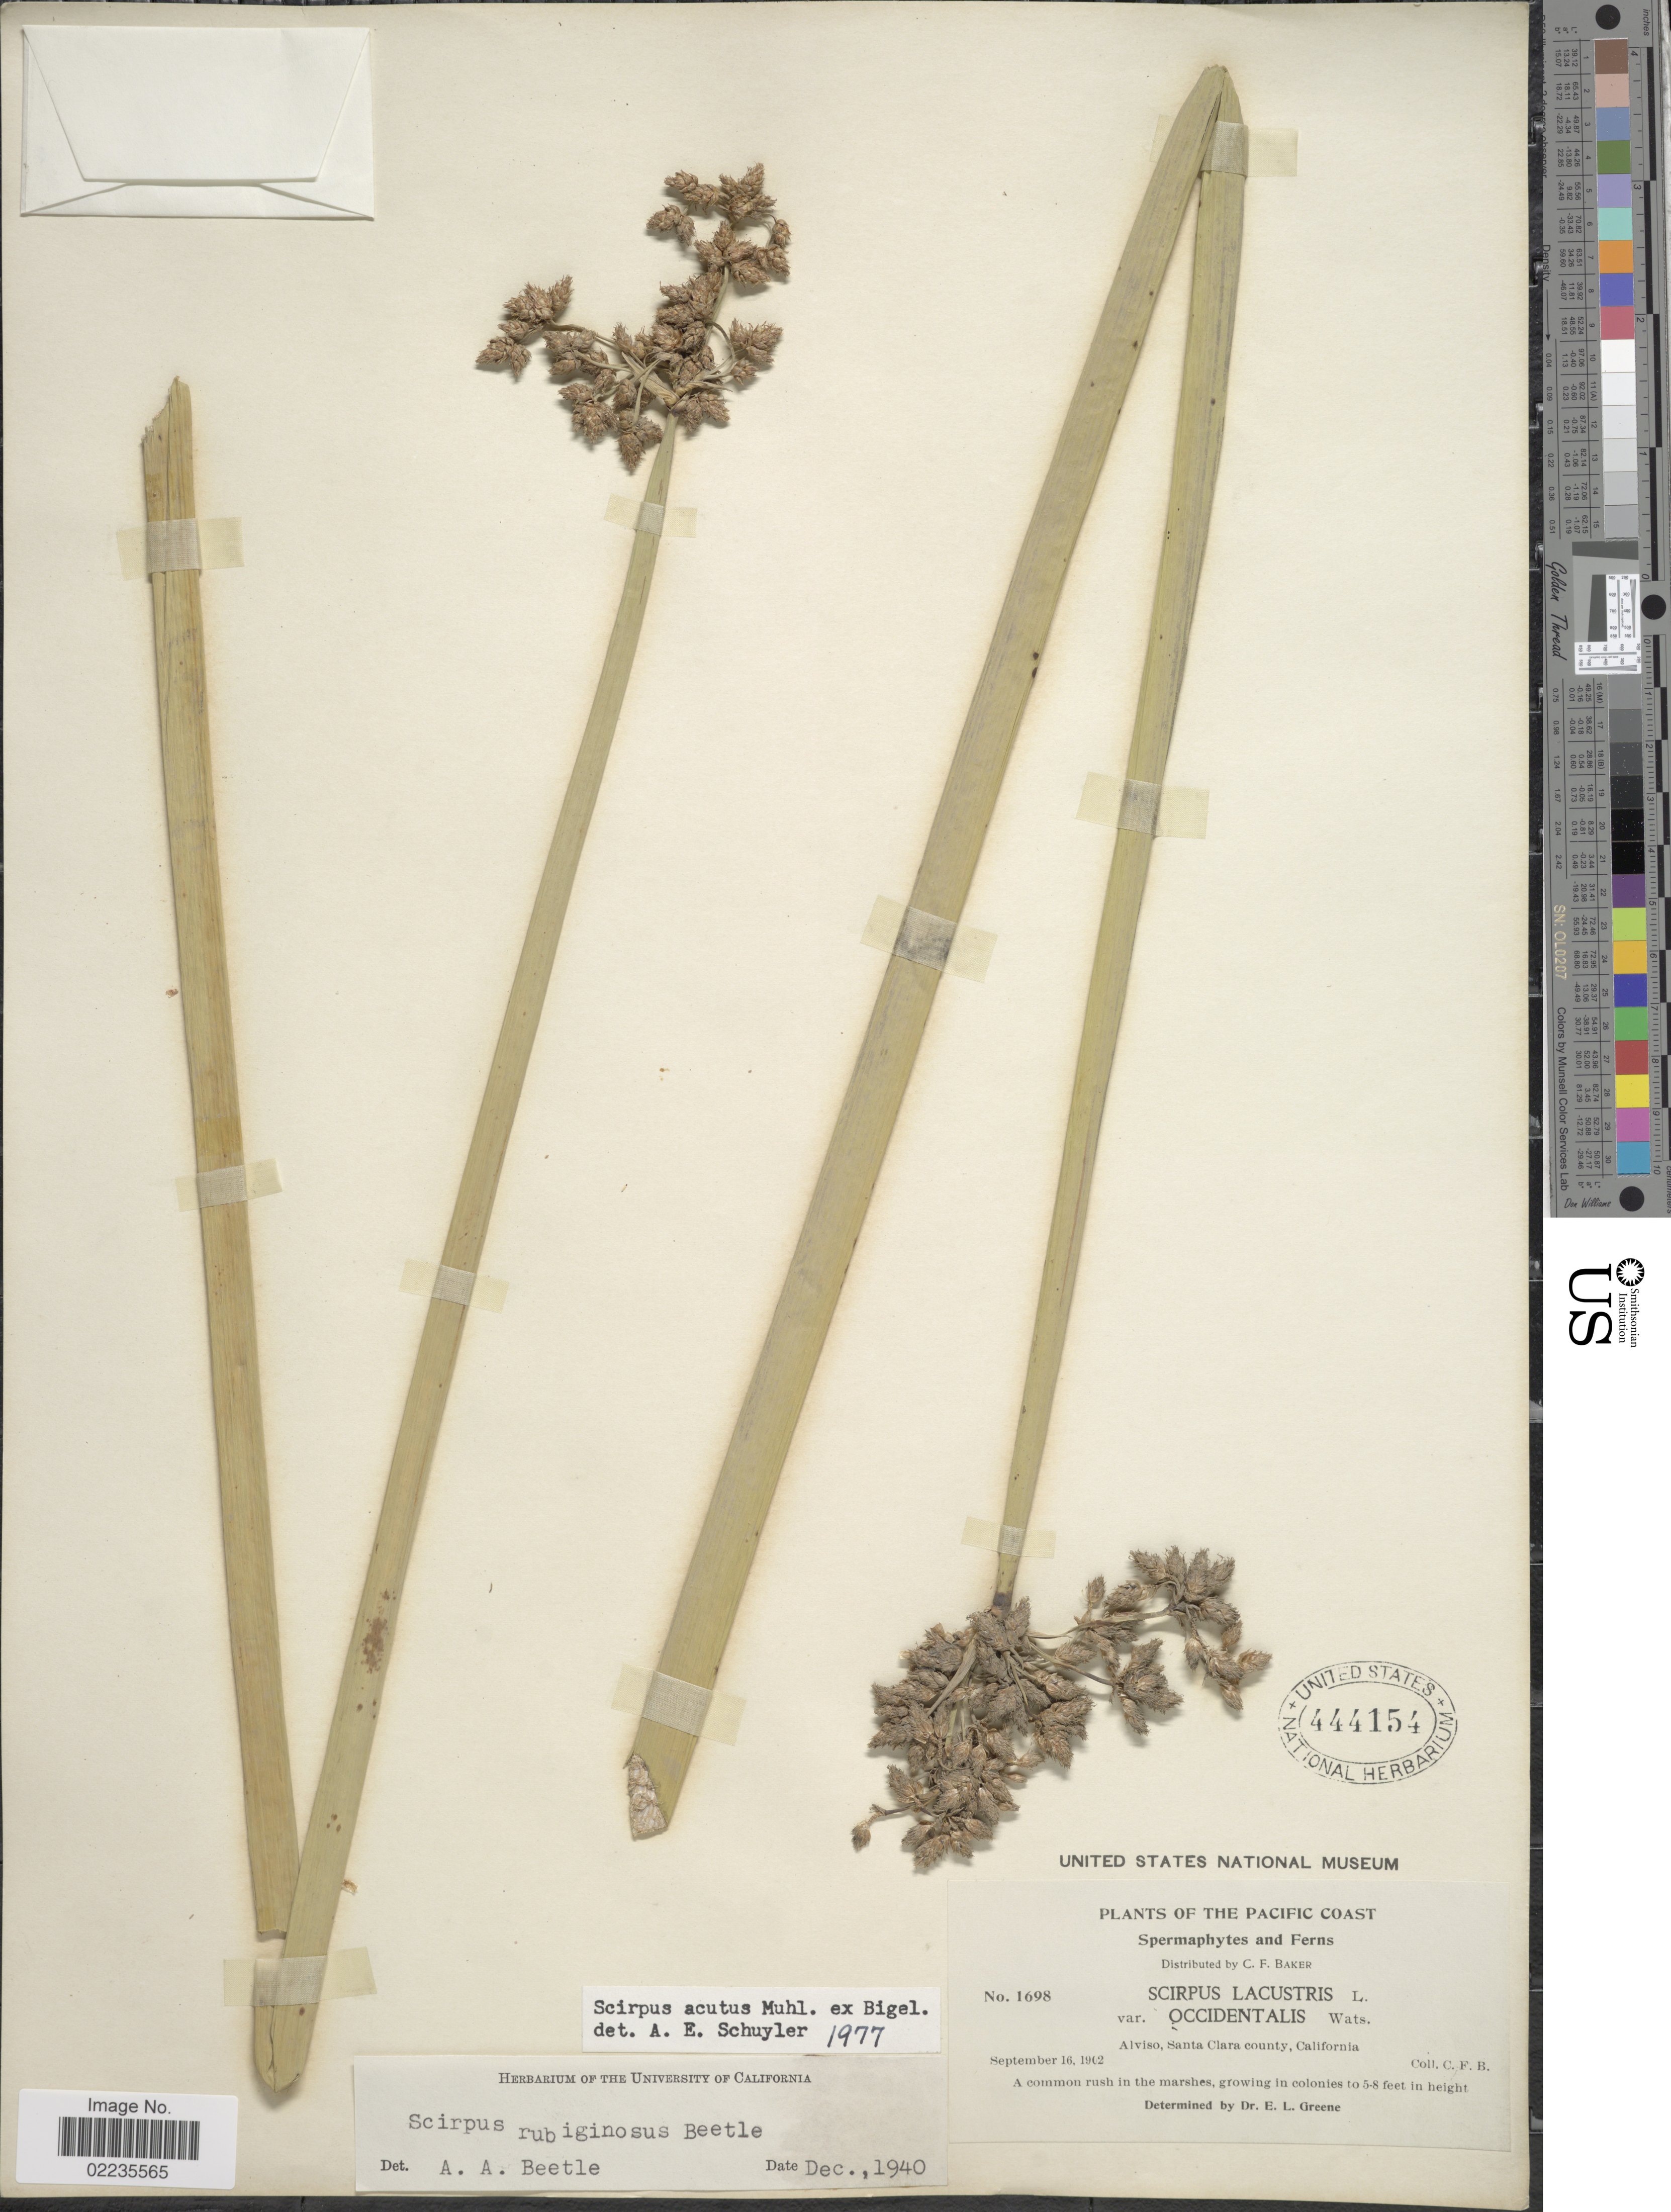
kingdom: Plantae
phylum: Tracheophyta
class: Liliopsida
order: Poales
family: Cyperaceae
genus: Schoenoplectus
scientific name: Schoenoplectus acutus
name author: (Muhl. ex Bigelow) Á. Löve & D. Löve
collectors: C. F. Baker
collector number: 1698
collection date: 1902-09-16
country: United States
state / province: California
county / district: Santa Clara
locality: The Pacific Coast, Alviso, Santa Clara County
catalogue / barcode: US 444154